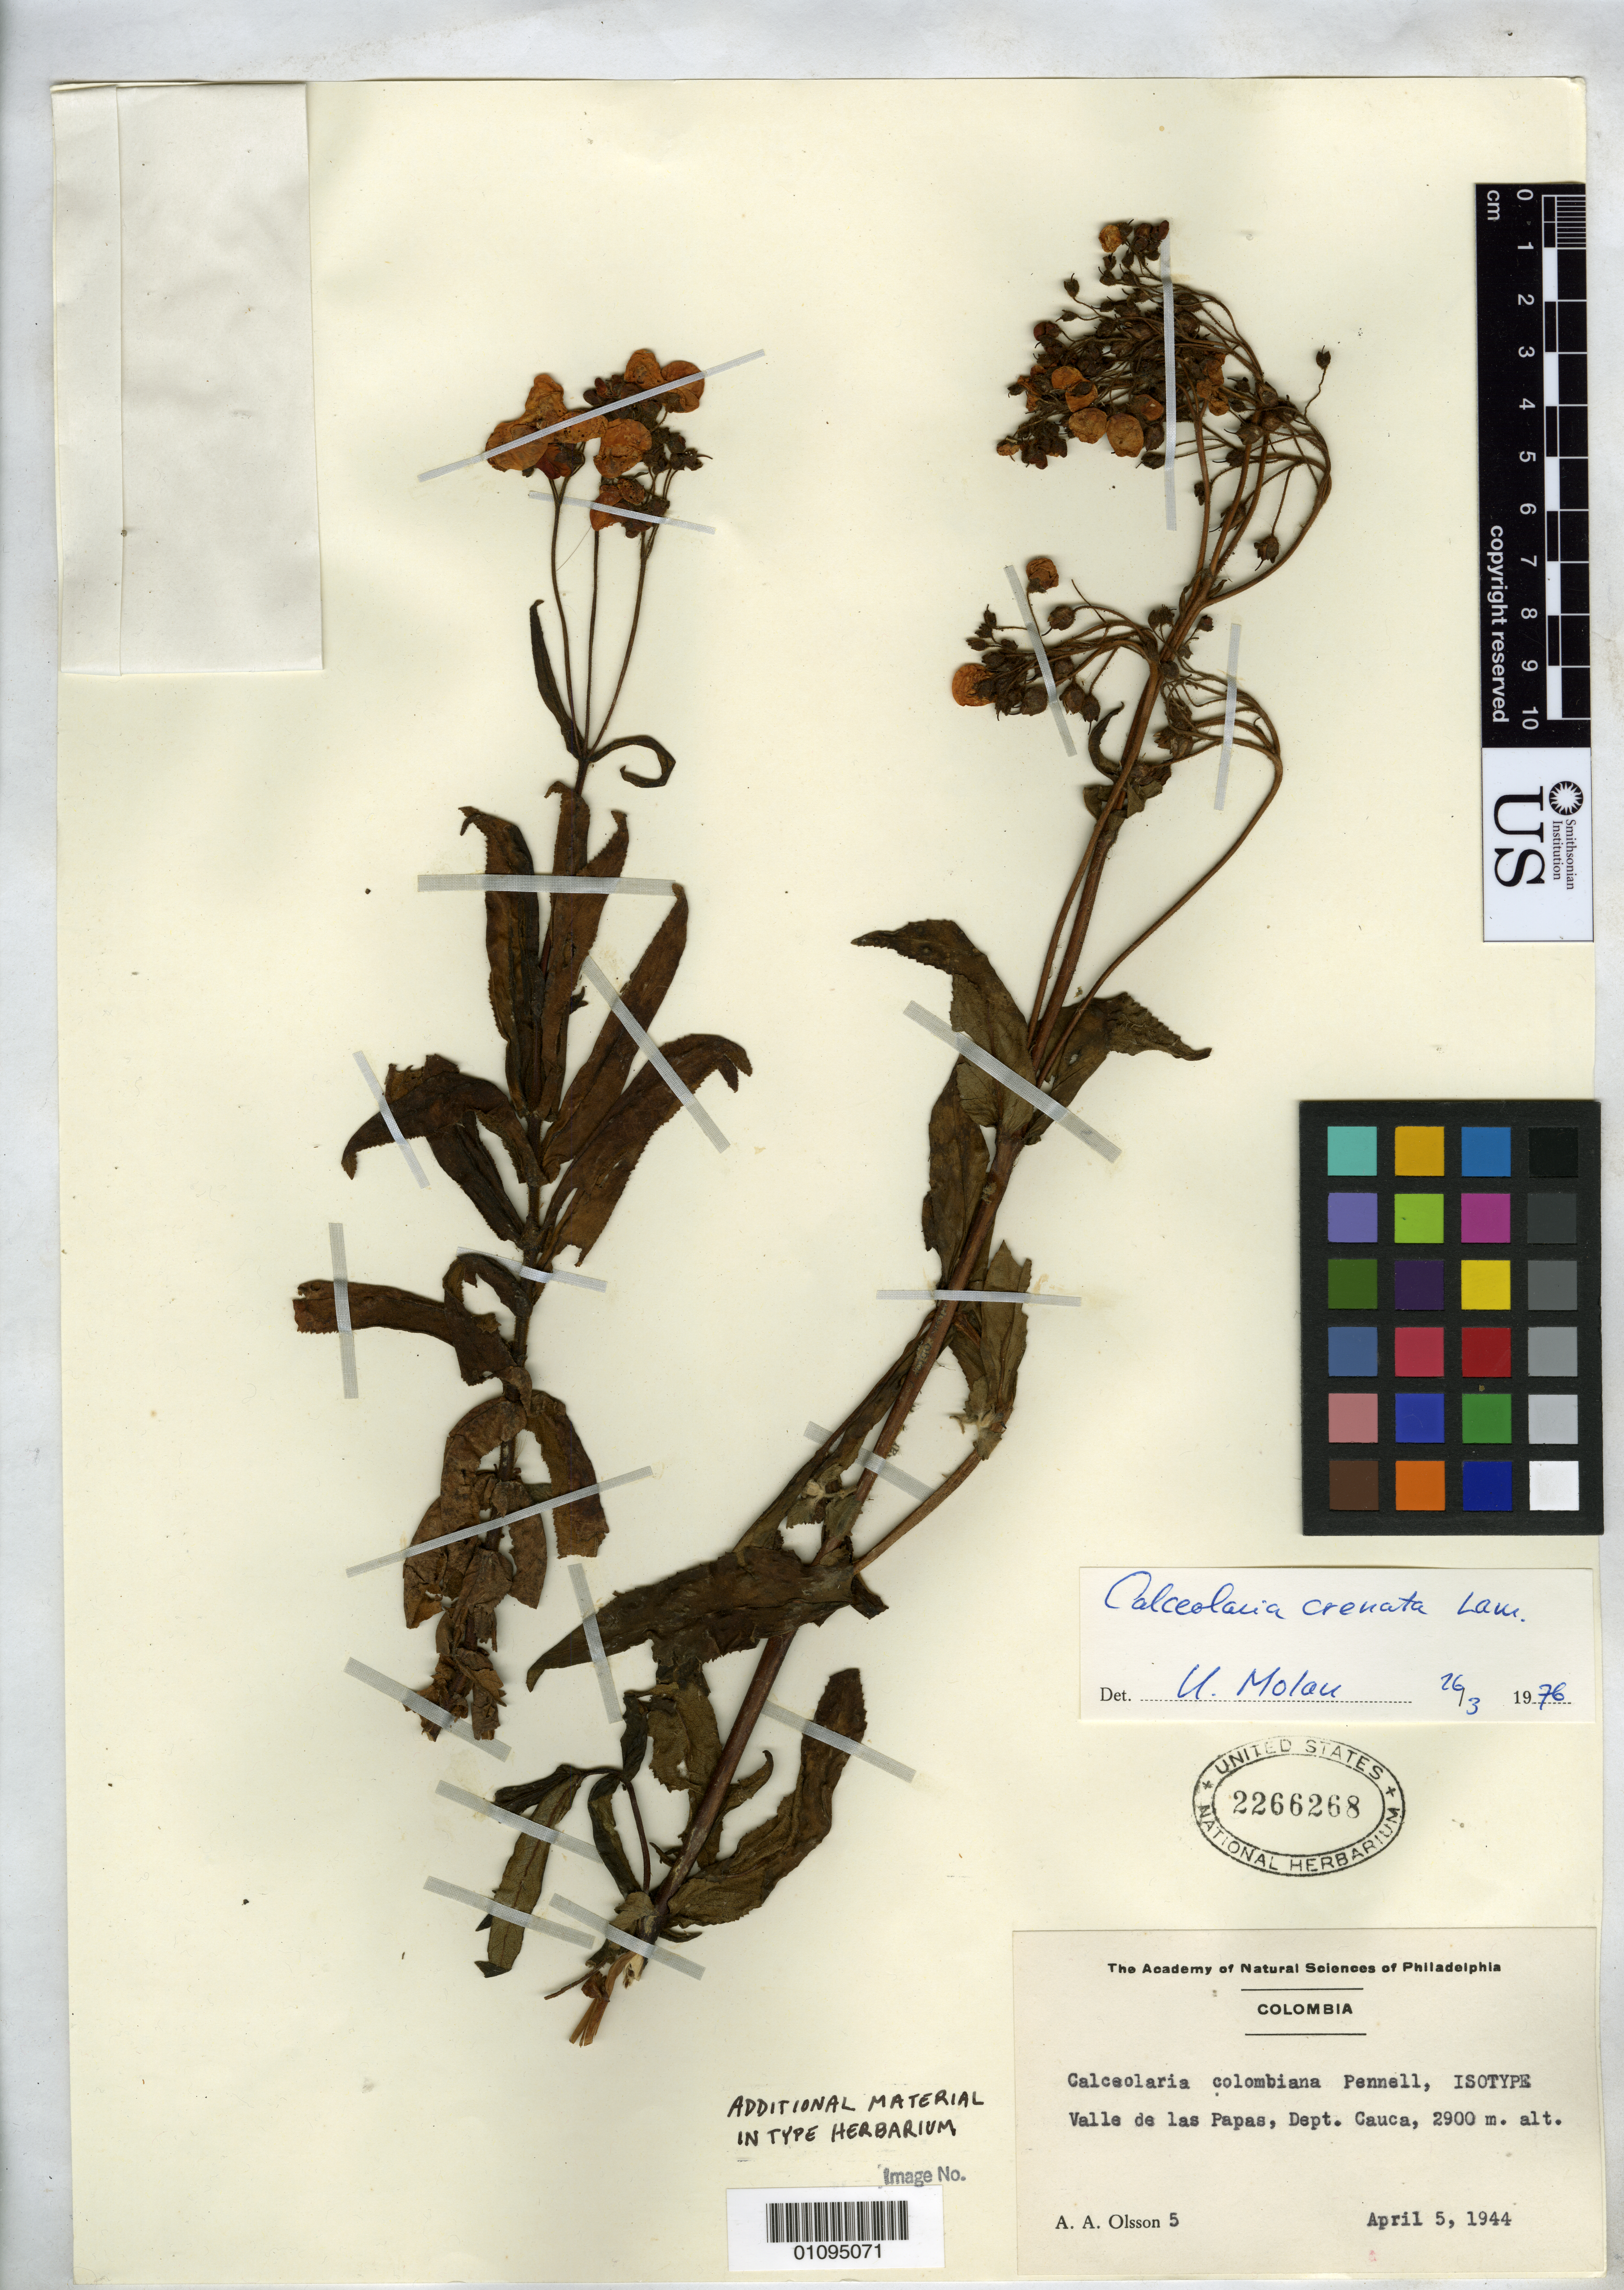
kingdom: Plantae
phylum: Tracheophyta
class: Magnoliopsida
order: Lamiales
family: Calceolariaceae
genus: Calceolaria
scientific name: Calceolaria colombiana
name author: Pennell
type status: Isotype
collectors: A. Olsson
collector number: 5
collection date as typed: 05 Apr 1944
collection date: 1944-04-05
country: Colombia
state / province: Cauca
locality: Valle de las Papas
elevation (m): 2900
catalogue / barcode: US 2266268